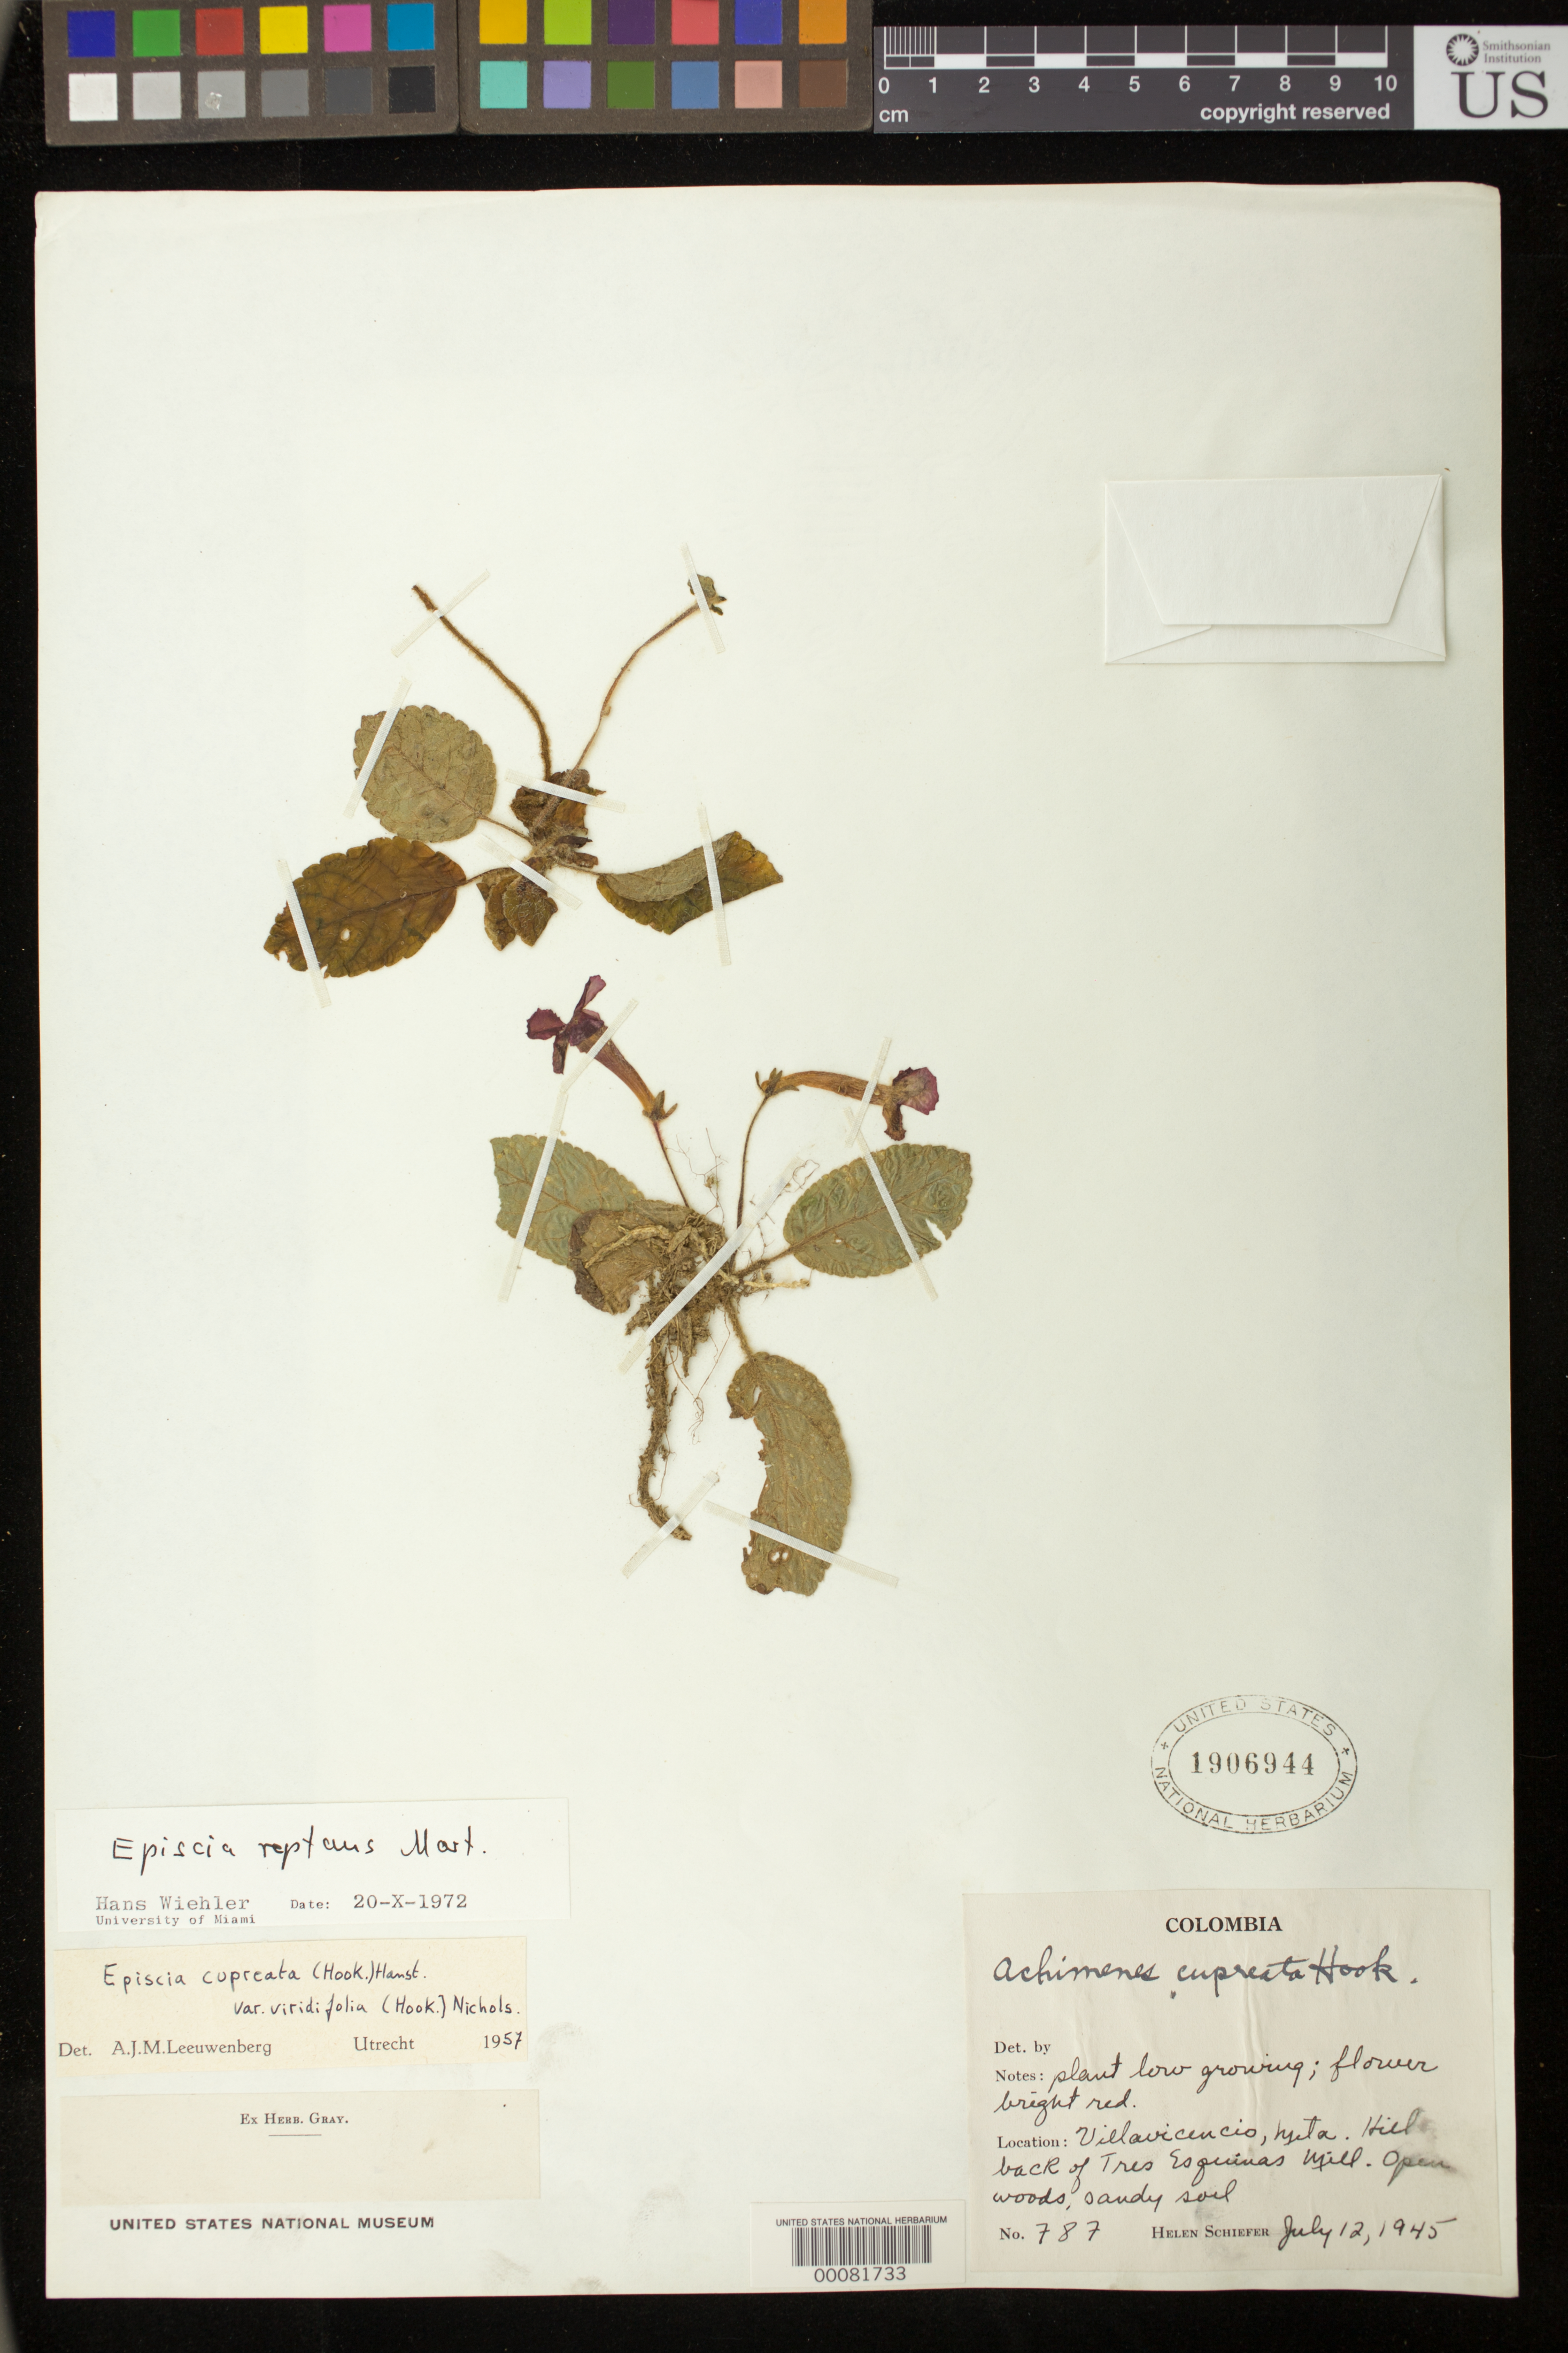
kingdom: Plantae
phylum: Tracheophyta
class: Magnoliopsida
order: Lamiales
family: Gesneriaceae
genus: Episcia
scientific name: Episcia reptans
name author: Mart.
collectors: H. Schiefer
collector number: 787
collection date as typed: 12 Jul 1945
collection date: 1945-07-12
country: Colombia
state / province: Meta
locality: Villavicencio, hill back of Tres Esquinas Mill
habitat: Open woods, sandy soil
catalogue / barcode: US 1906944